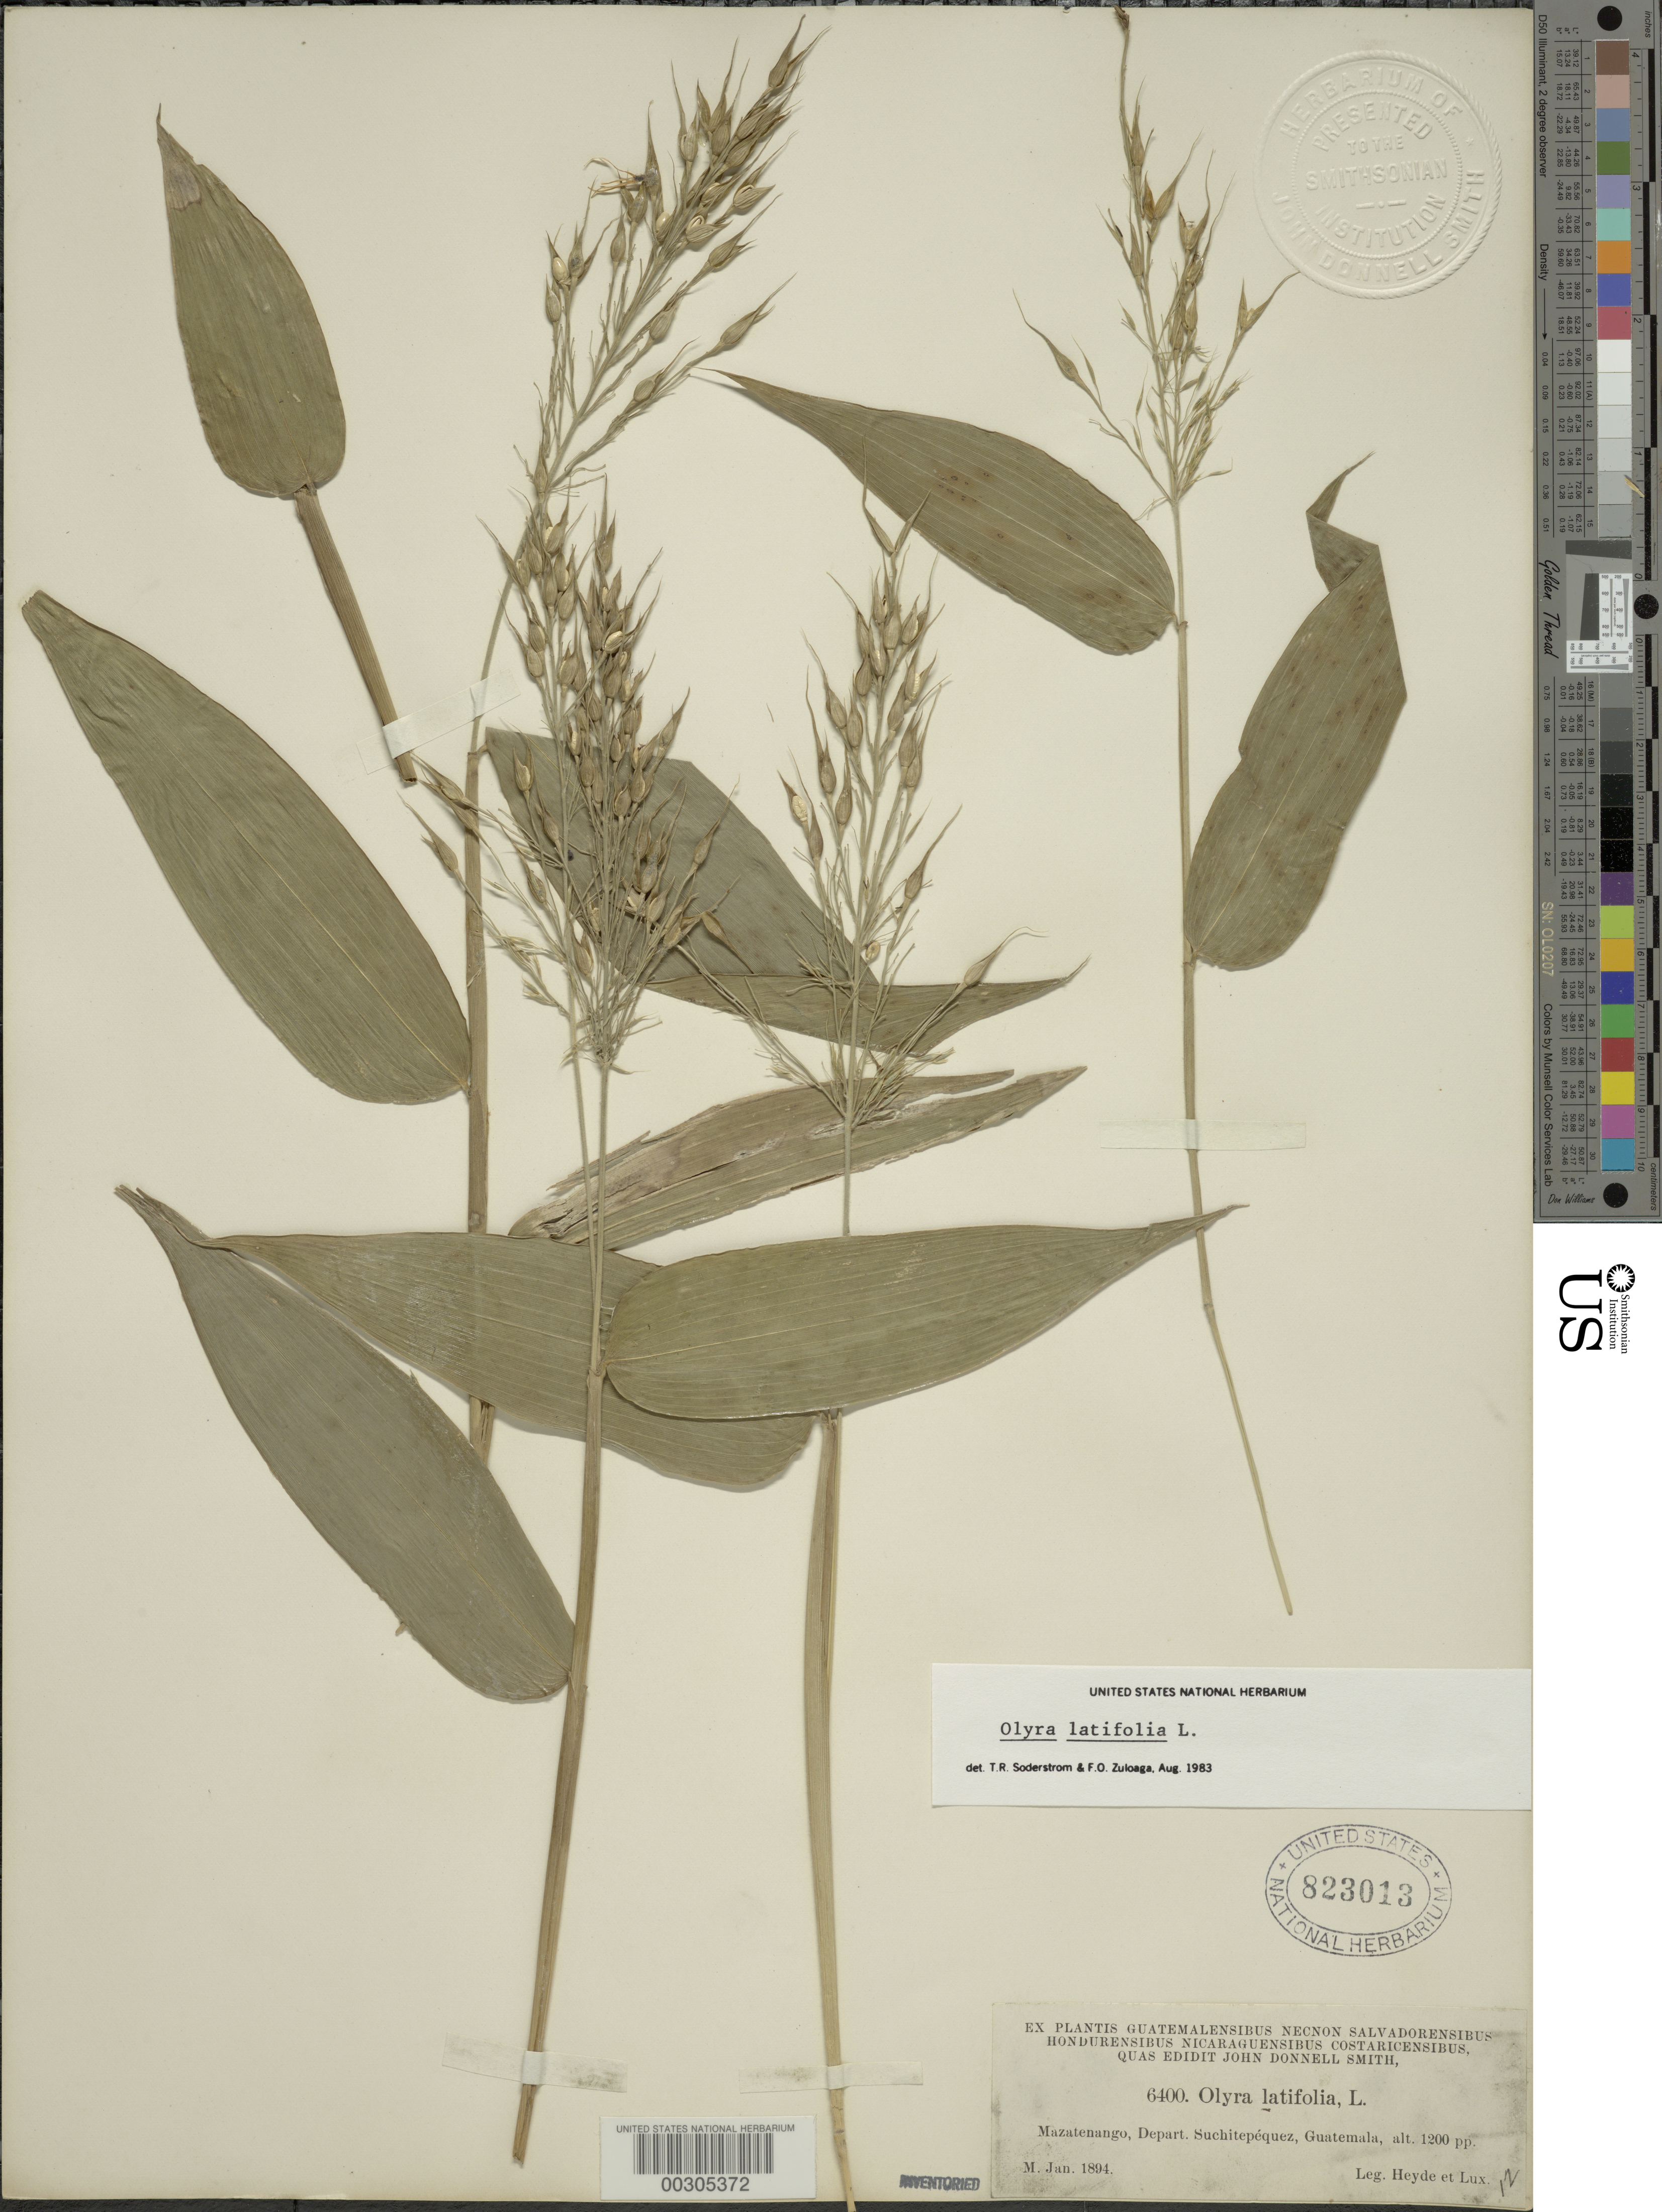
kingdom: Plantae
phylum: Tracheophyta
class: Liliopsida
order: Poales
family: Poaceae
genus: Olyra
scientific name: Olyra latifolia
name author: L.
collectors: E. T. Heyde & E. Lux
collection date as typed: Jan 1894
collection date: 1894-01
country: Guatemala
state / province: Suchitepéquez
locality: Mazatenango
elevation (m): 1200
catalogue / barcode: US 823013